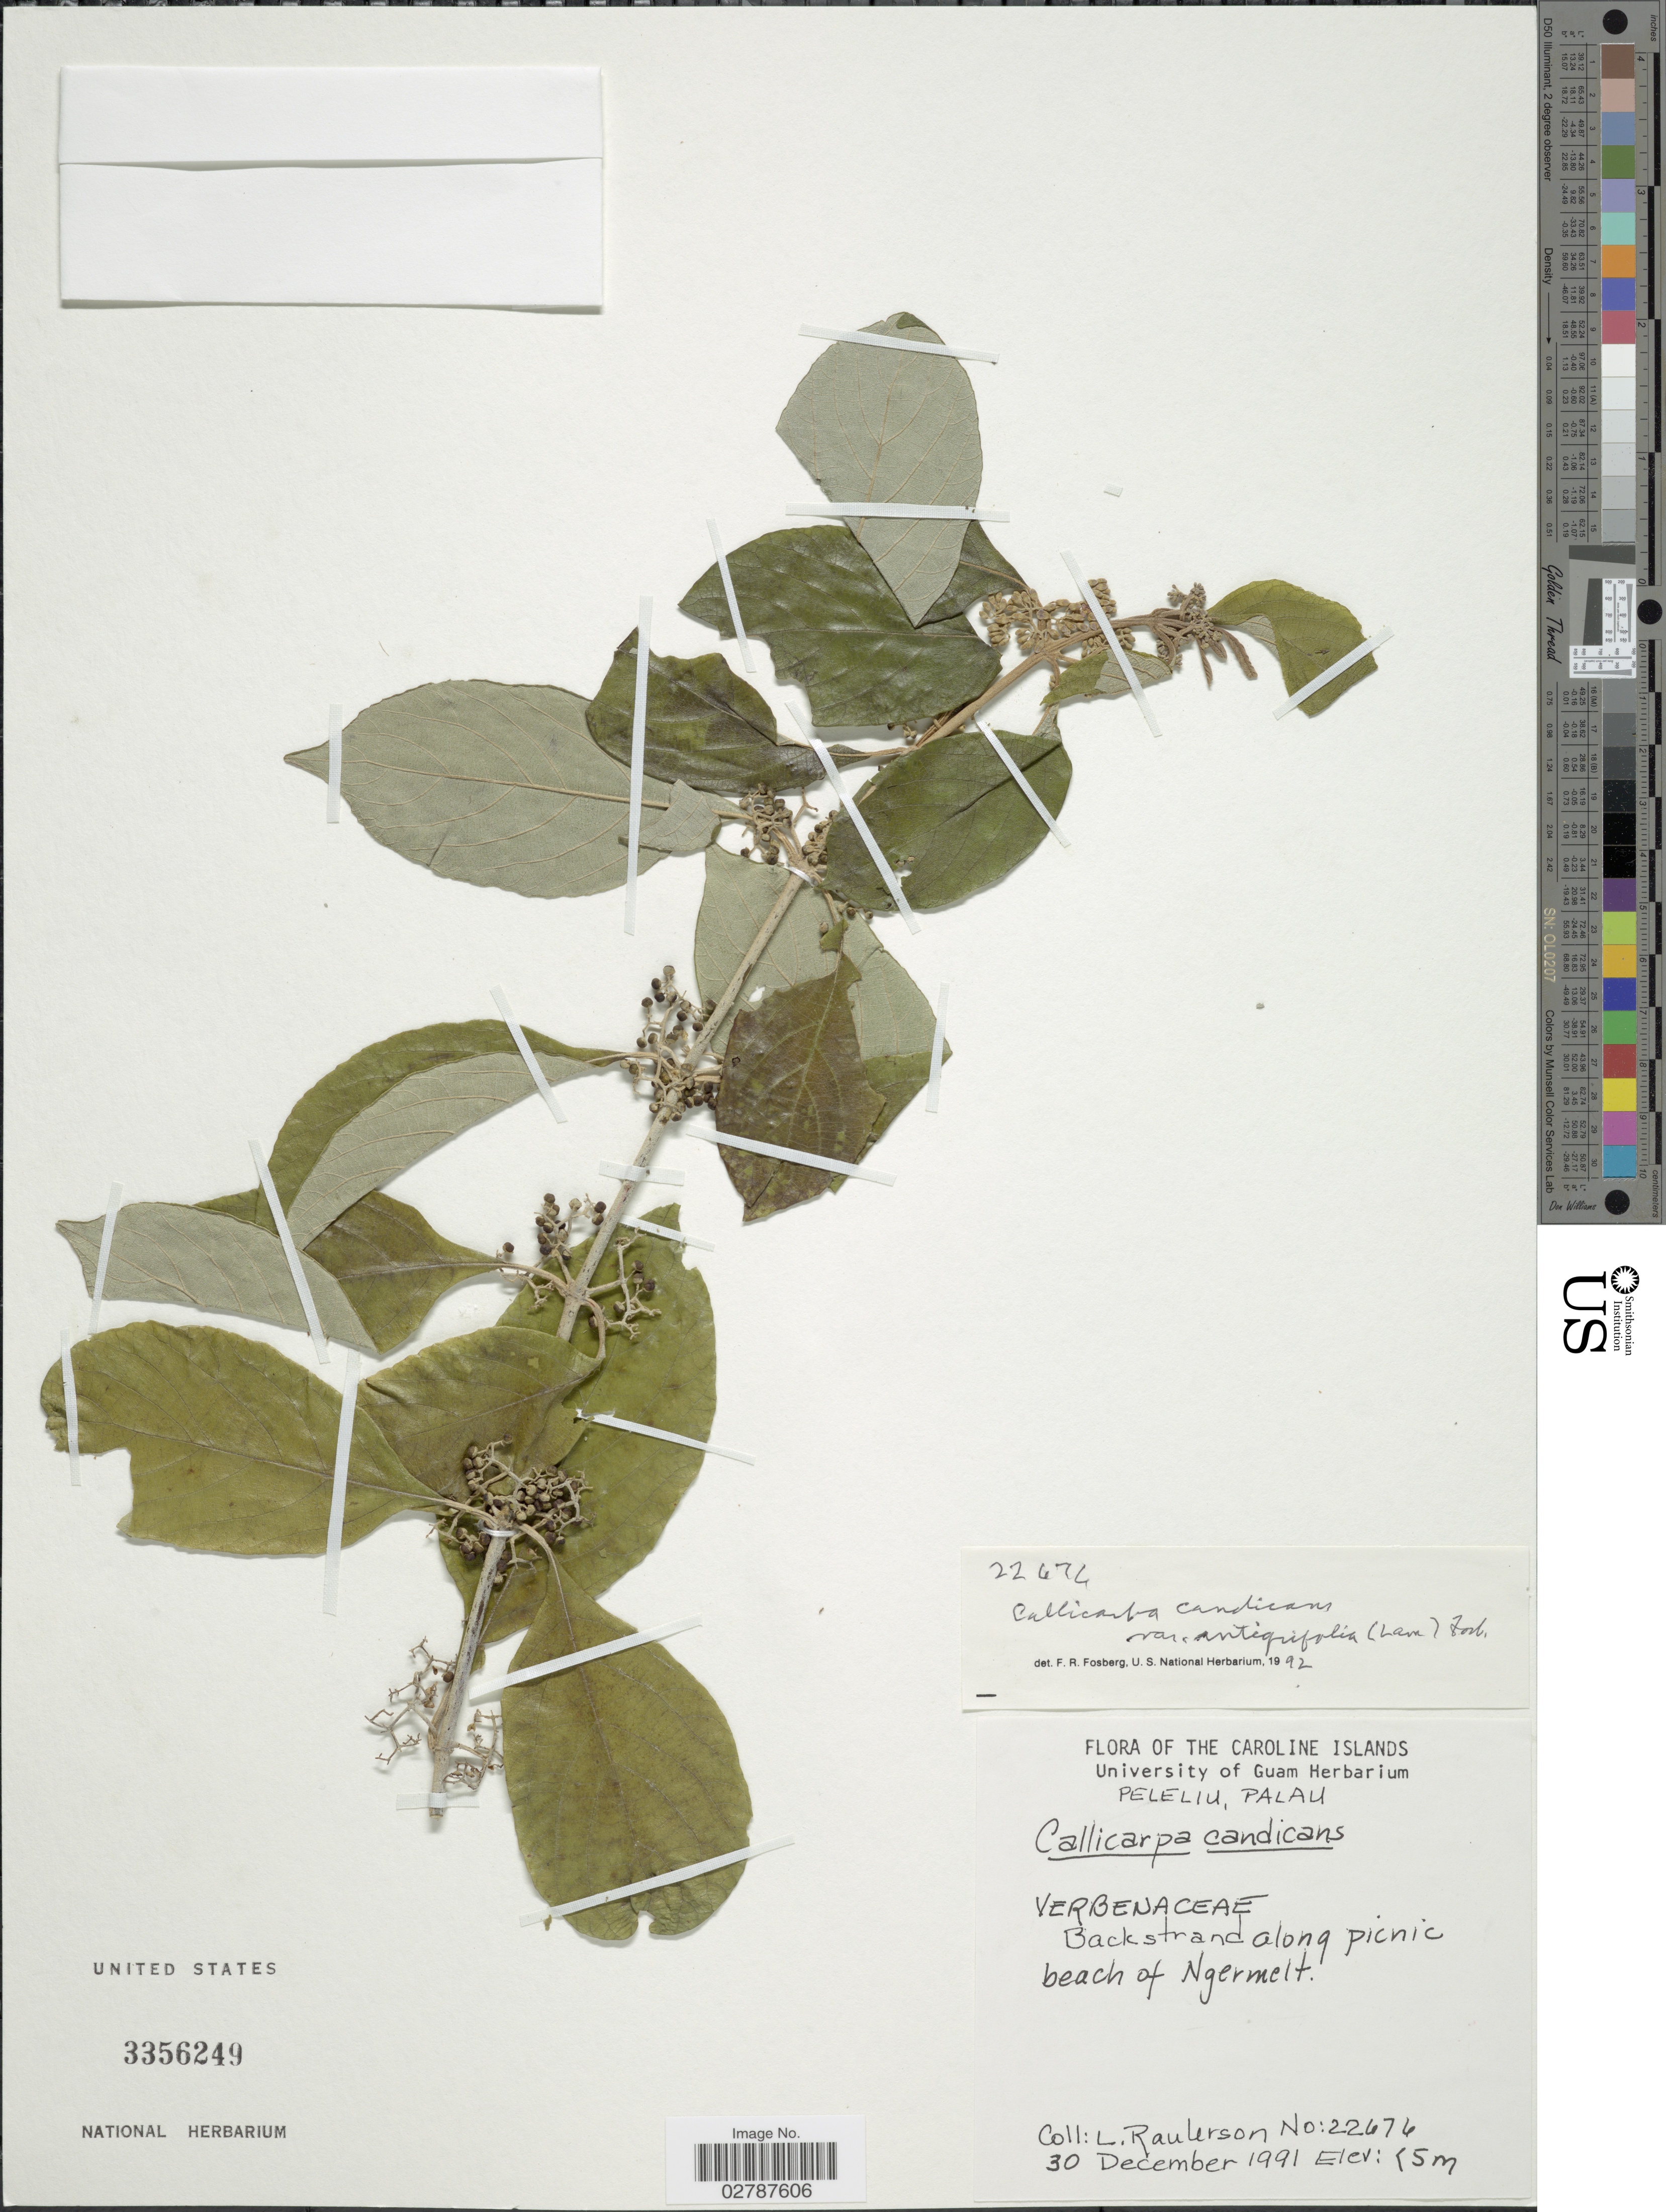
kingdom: Plantae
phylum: Tracheophyta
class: Magnoliopsida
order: Lamiales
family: Lamiaceae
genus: Callicarpa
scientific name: Callicarpa candicans var. integrifolia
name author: (Lam.) Fosberg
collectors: L. Raulerson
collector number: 22676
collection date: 1991-12-30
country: Palau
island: Beliliou [Peleliu]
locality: Peleliu, Palau. Backstrand along picnic beach of Ngermelt.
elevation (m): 5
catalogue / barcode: US 3356249